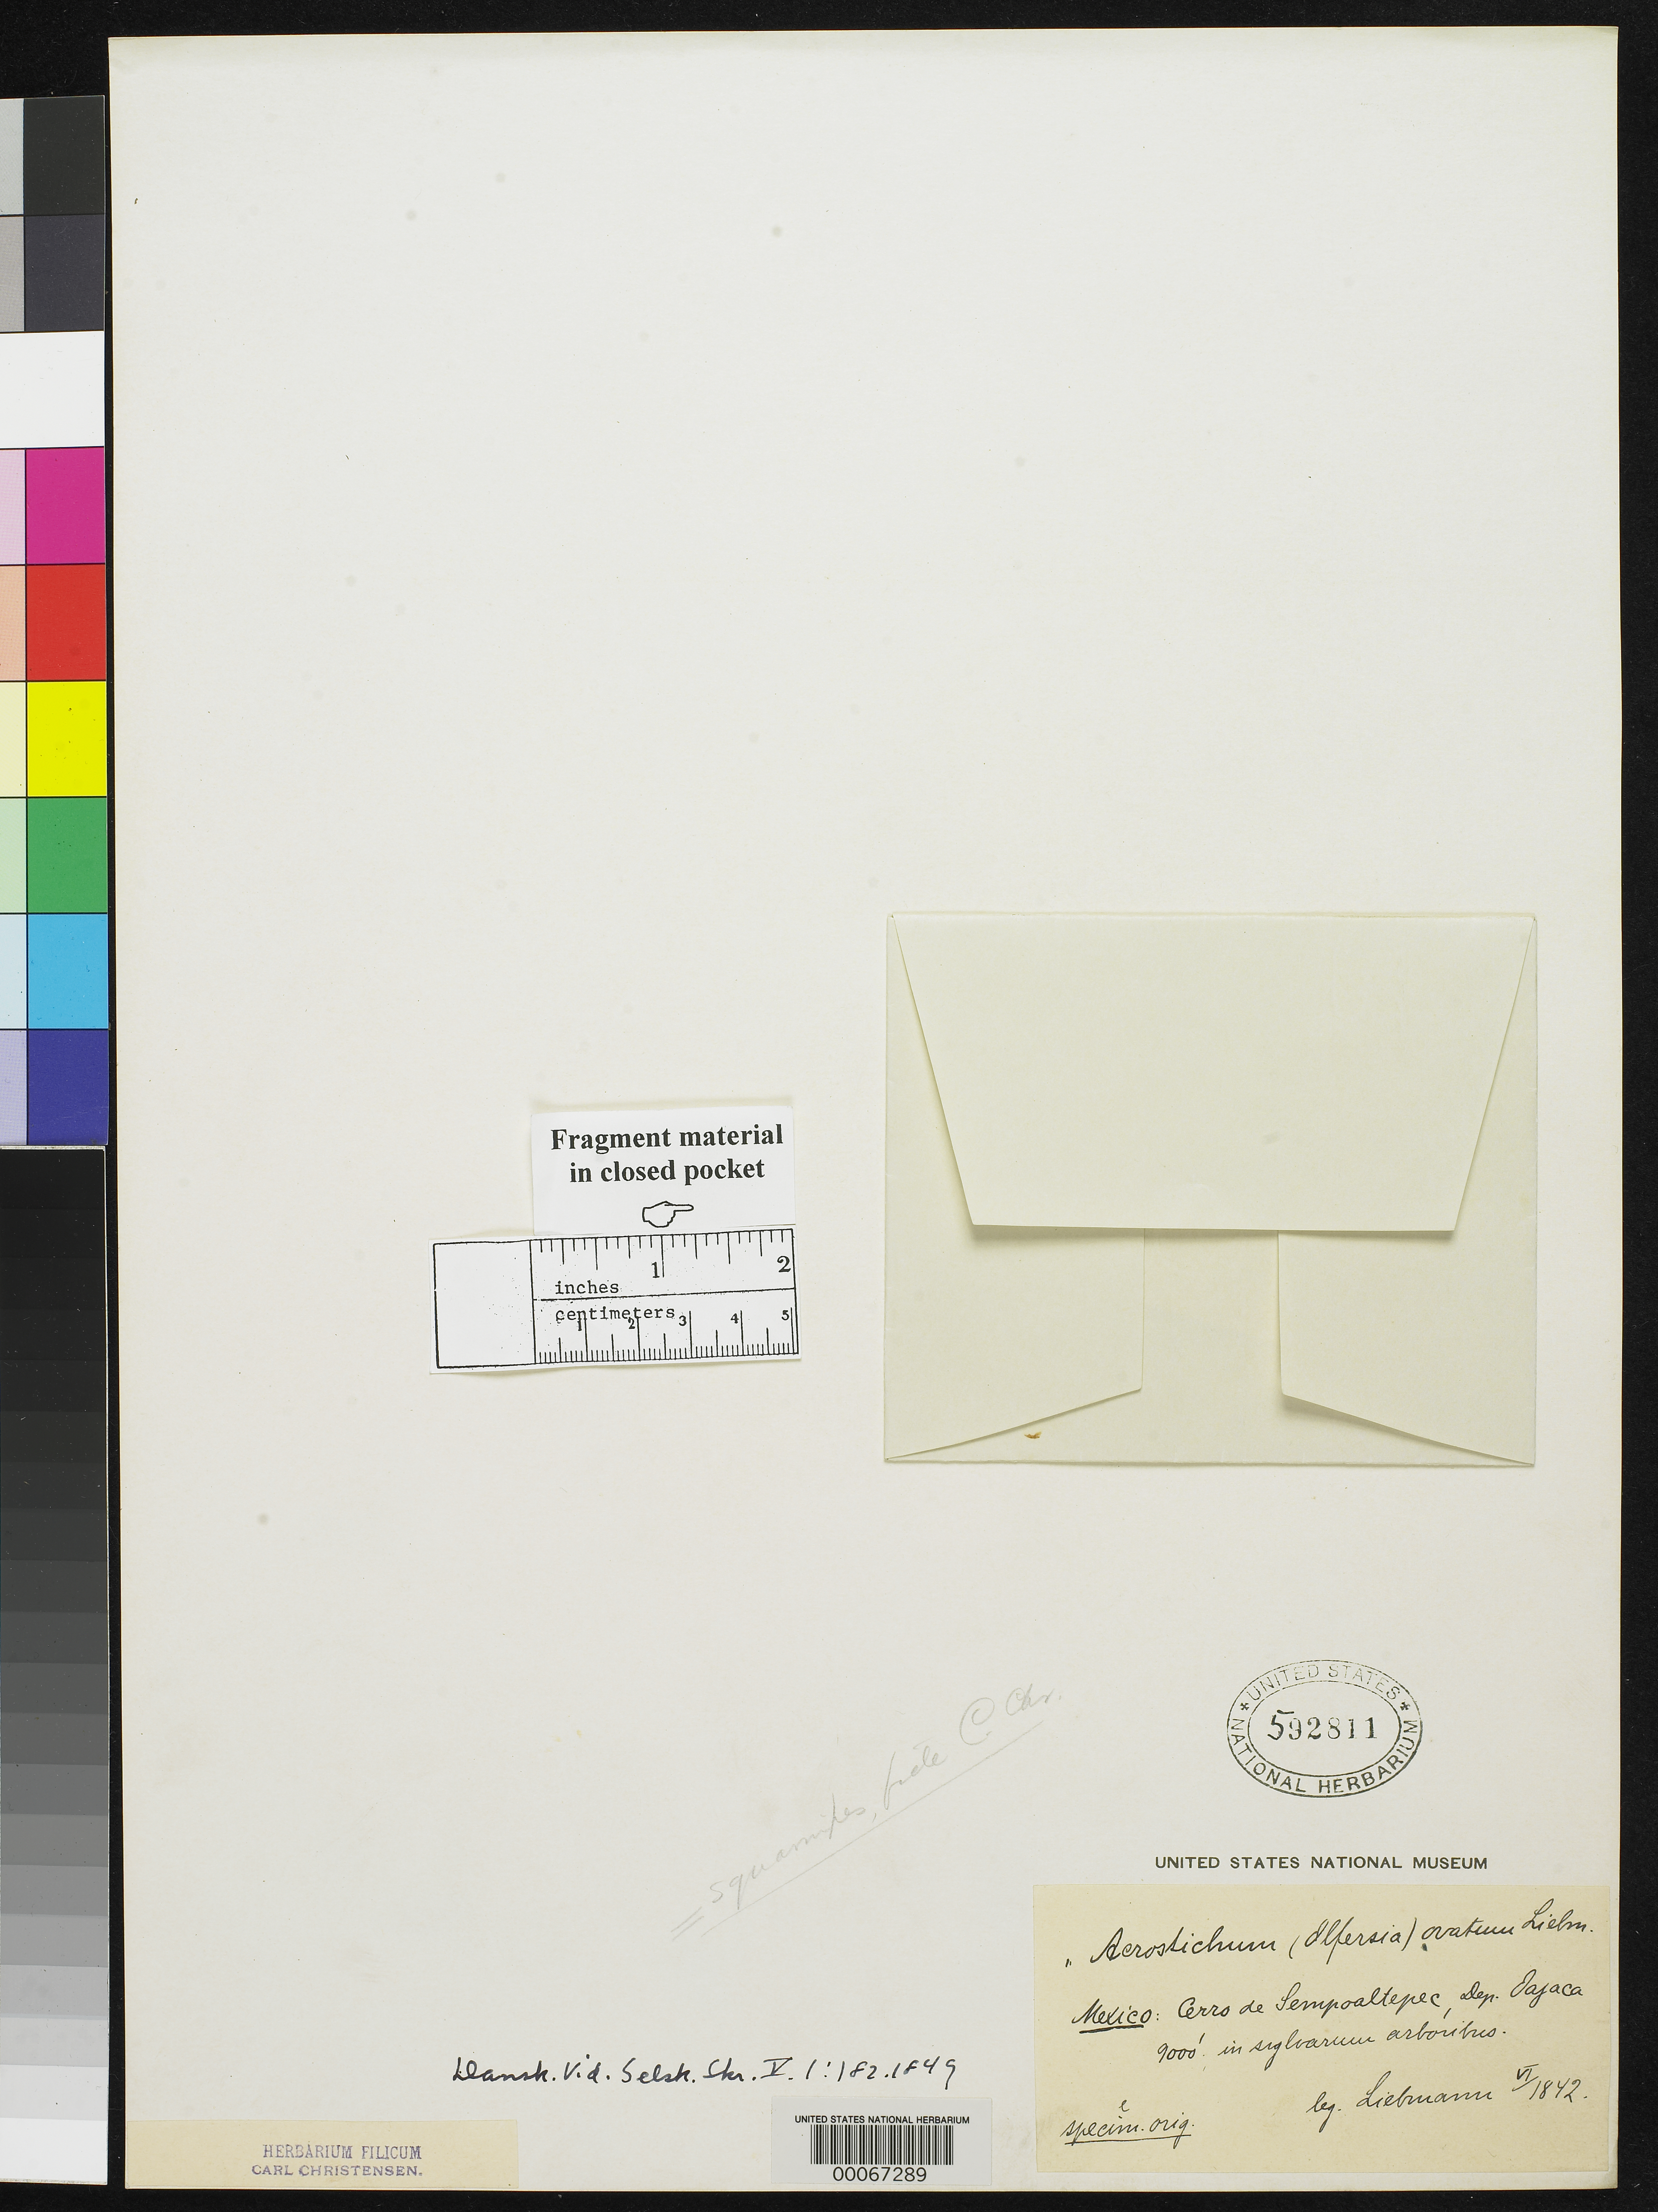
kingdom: Plantae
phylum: Tracheophyta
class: Polypodiopsida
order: Polypodiales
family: Pteridaceae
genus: Acrostichum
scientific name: Acrostichum ovatum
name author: Liebm.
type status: Type Fragment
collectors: F. M. Liebmann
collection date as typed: Jun 1842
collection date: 1842-06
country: Mexico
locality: E of Monserrat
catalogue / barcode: US 592811